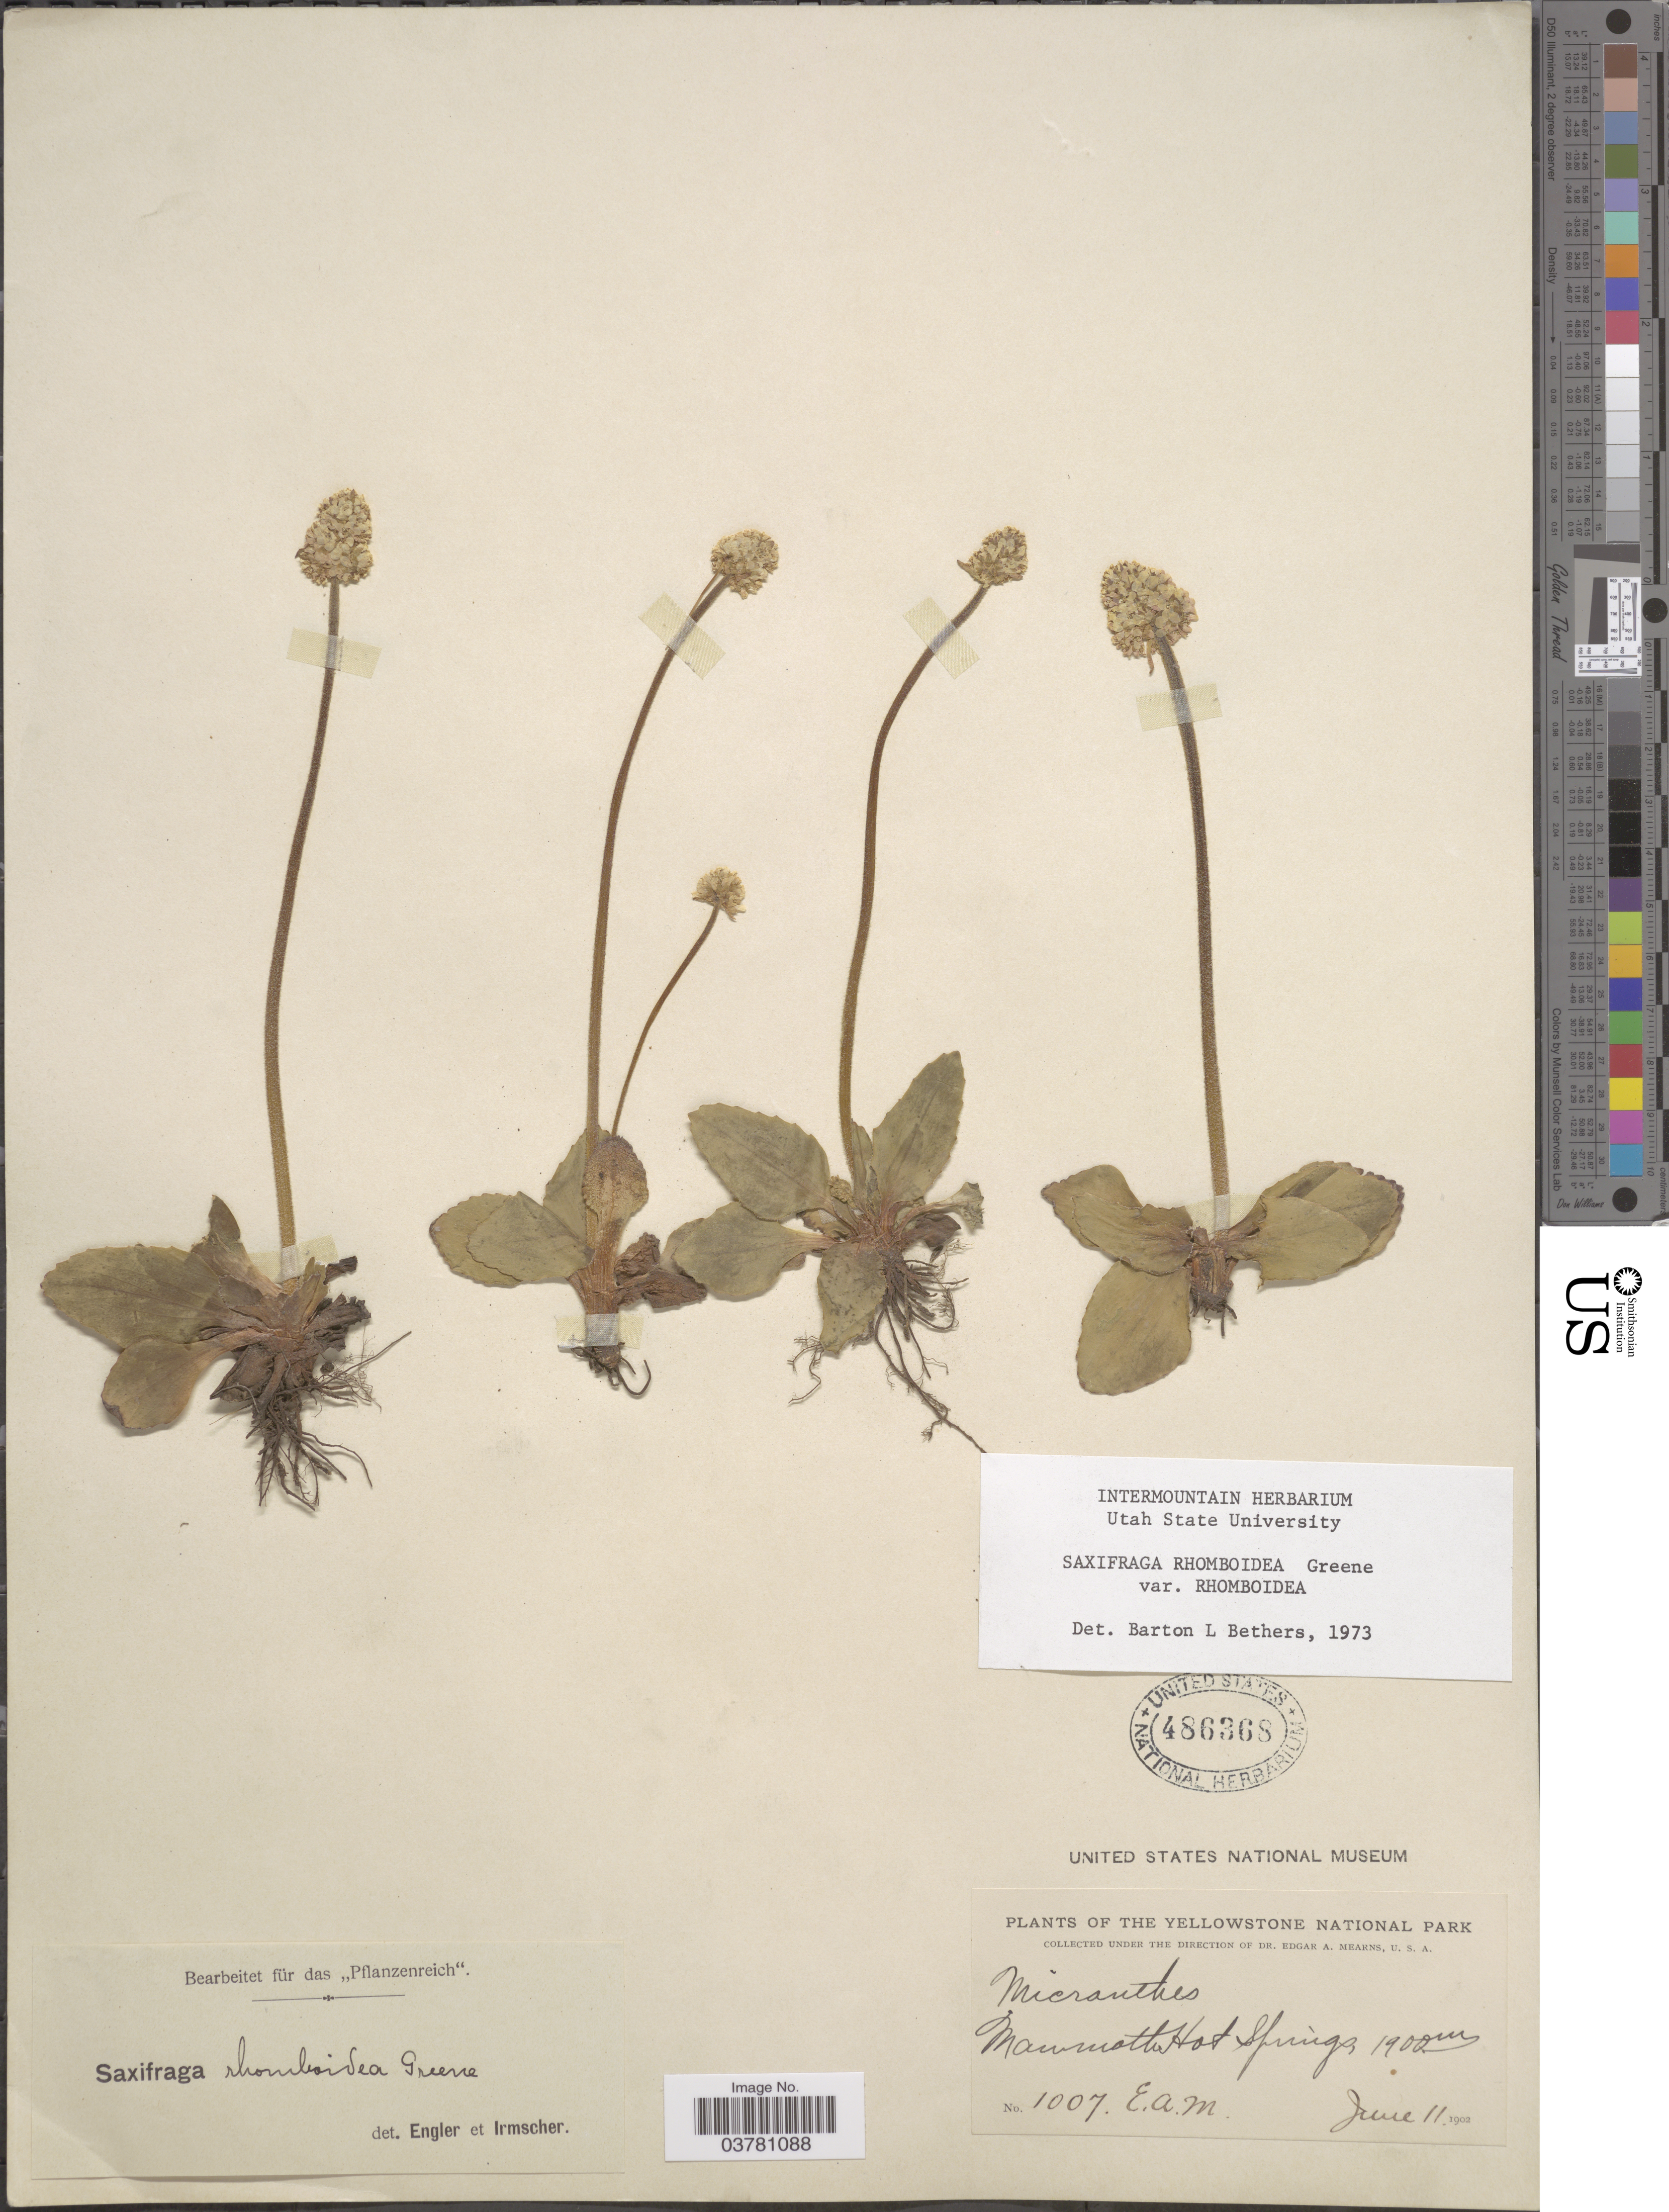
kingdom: Plantae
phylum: Tracheophyta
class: Magnoliopsida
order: Saxifragales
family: Saxifragaceae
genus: Micranthes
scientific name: Micranthes rhomboidea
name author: (Greene) Small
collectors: E. A. Mearns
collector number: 1007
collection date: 1902-06-11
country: United States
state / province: Wyoming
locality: The Yellowstone National Park. Mammoth Hot Springs.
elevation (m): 1900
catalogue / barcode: US 486368